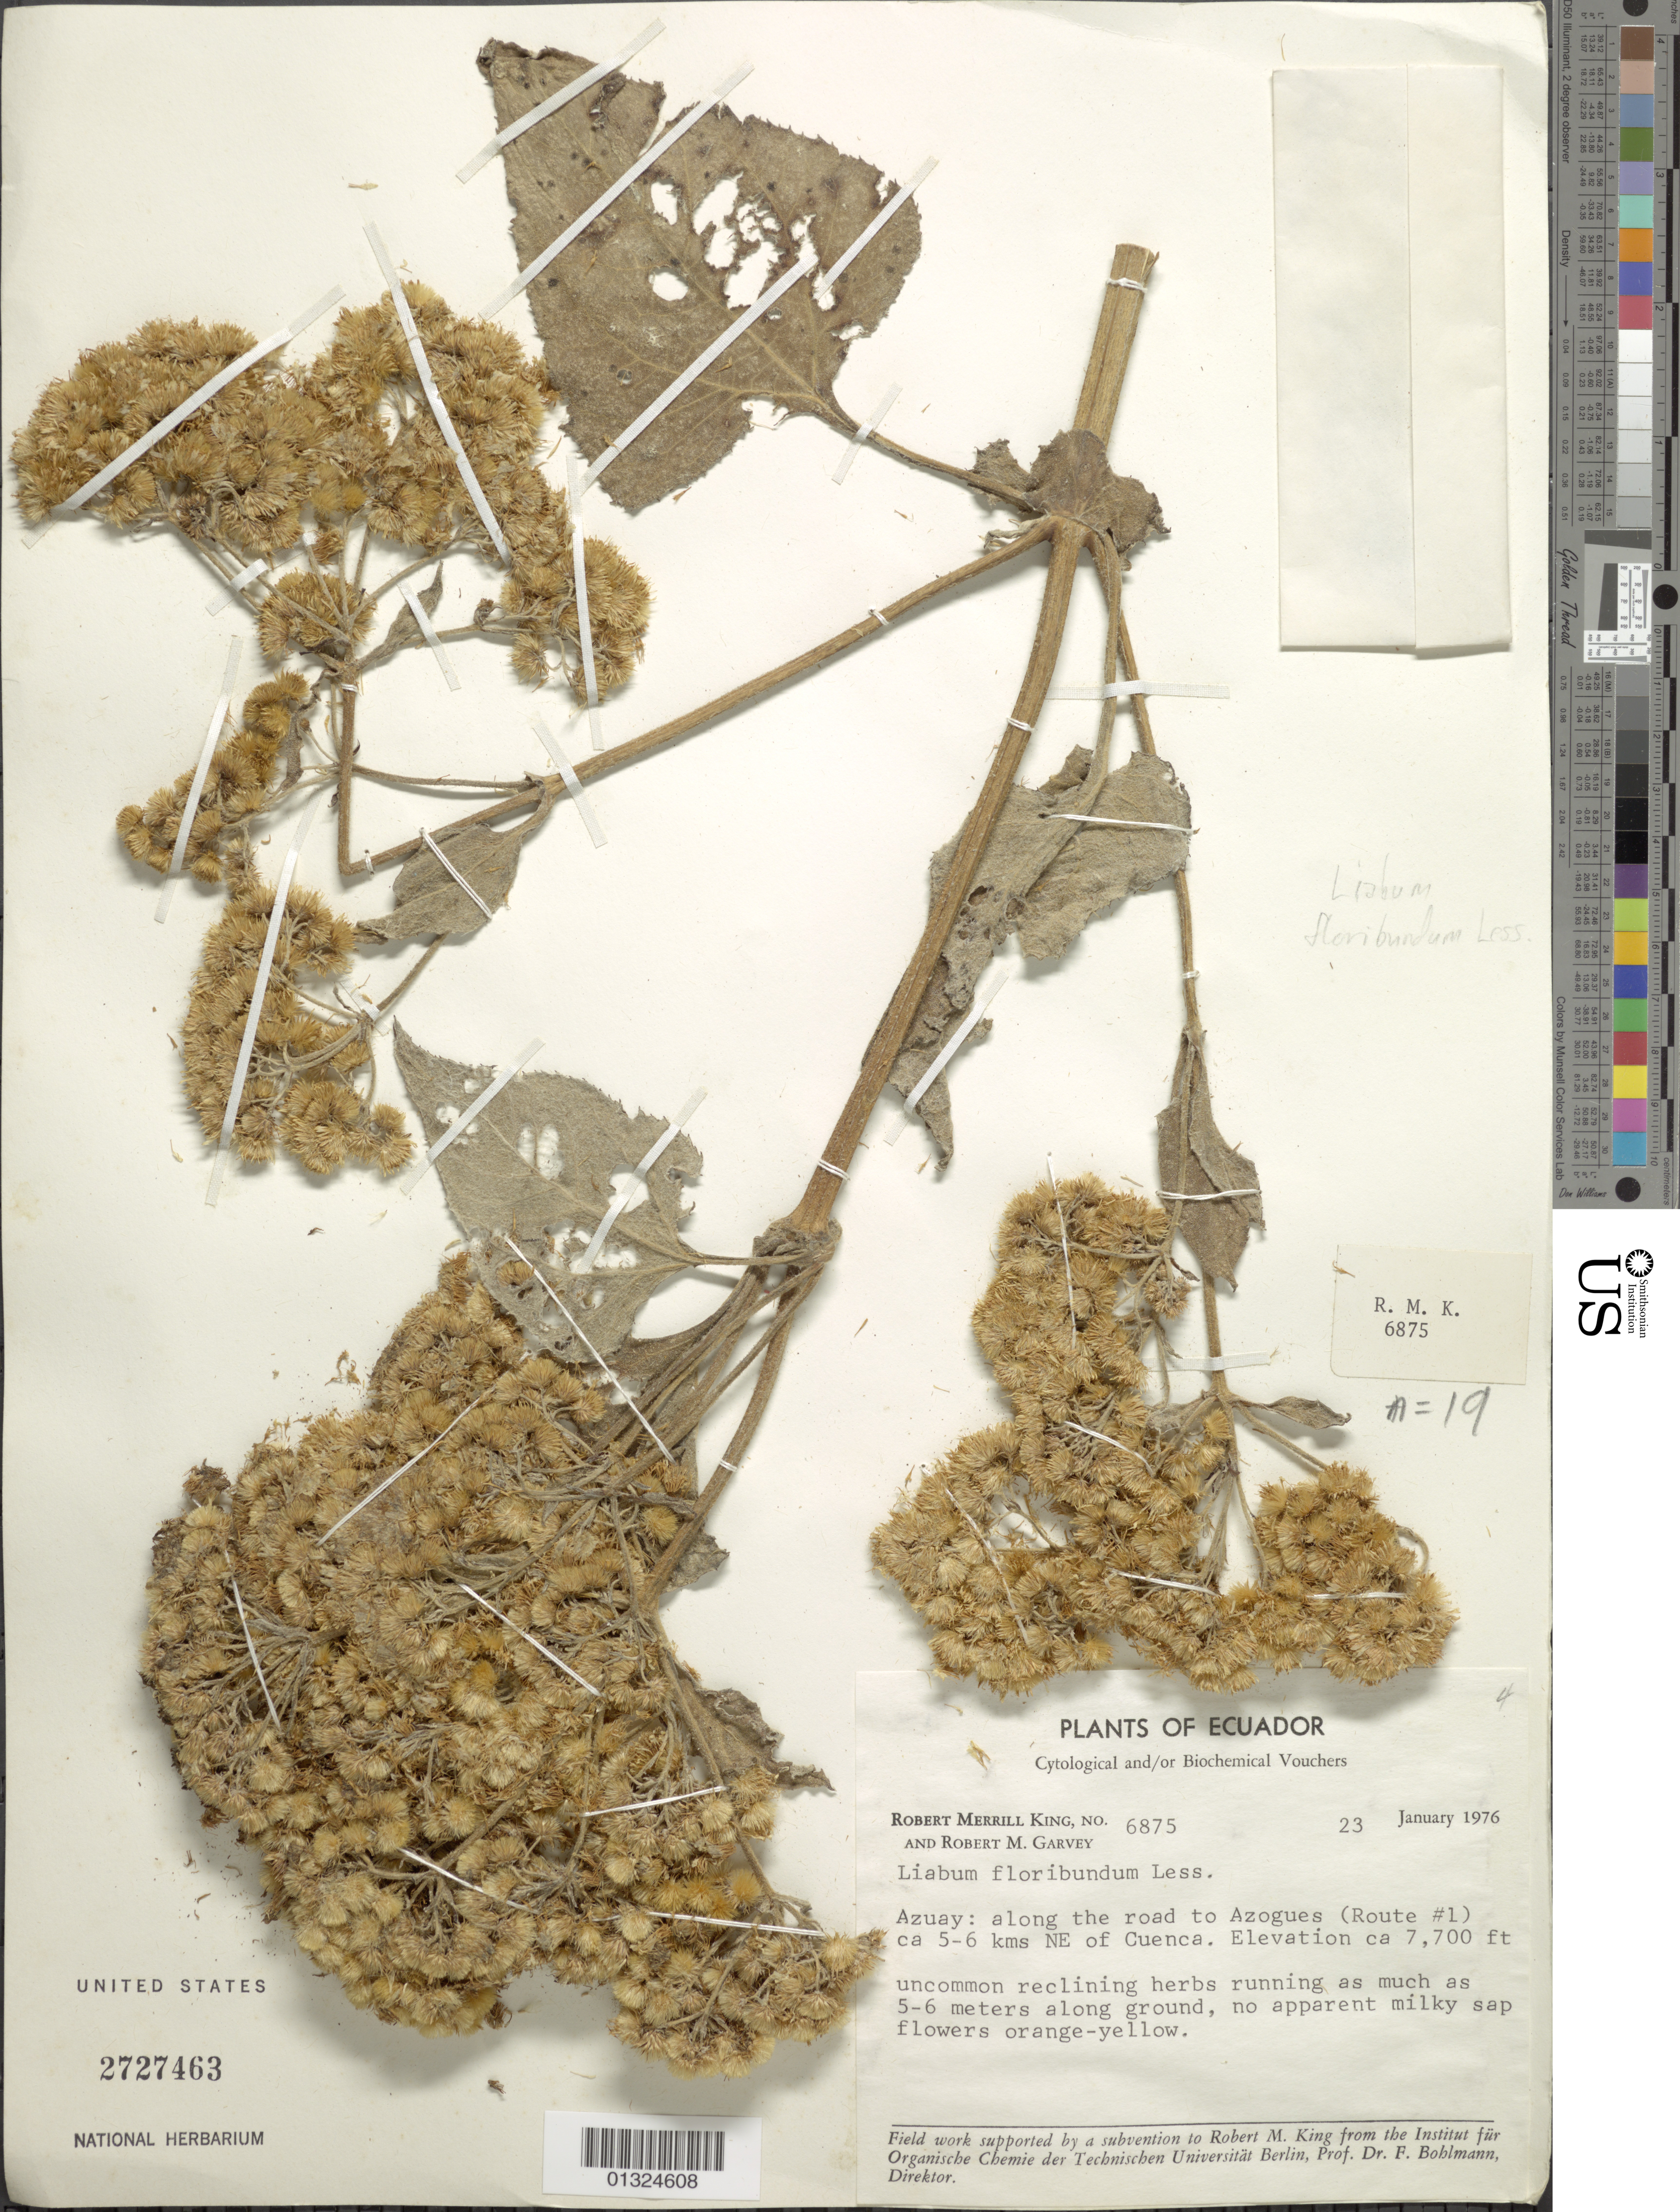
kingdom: Plantae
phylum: Tracheophyta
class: Magnoliopsida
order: Asterales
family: Asteraceae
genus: Liabum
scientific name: Liabum floribundum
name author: Less.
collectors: R. M. King & R. Garvey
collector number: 6875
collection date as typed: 23 January 1976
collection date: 1976-01-23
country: Ecuador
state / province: Azuay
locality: Azogues, along road to, (Rt # 1) ca 5-6 km NE of Cuenca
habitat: Roadside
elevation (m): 2347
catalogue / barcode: US 2727463